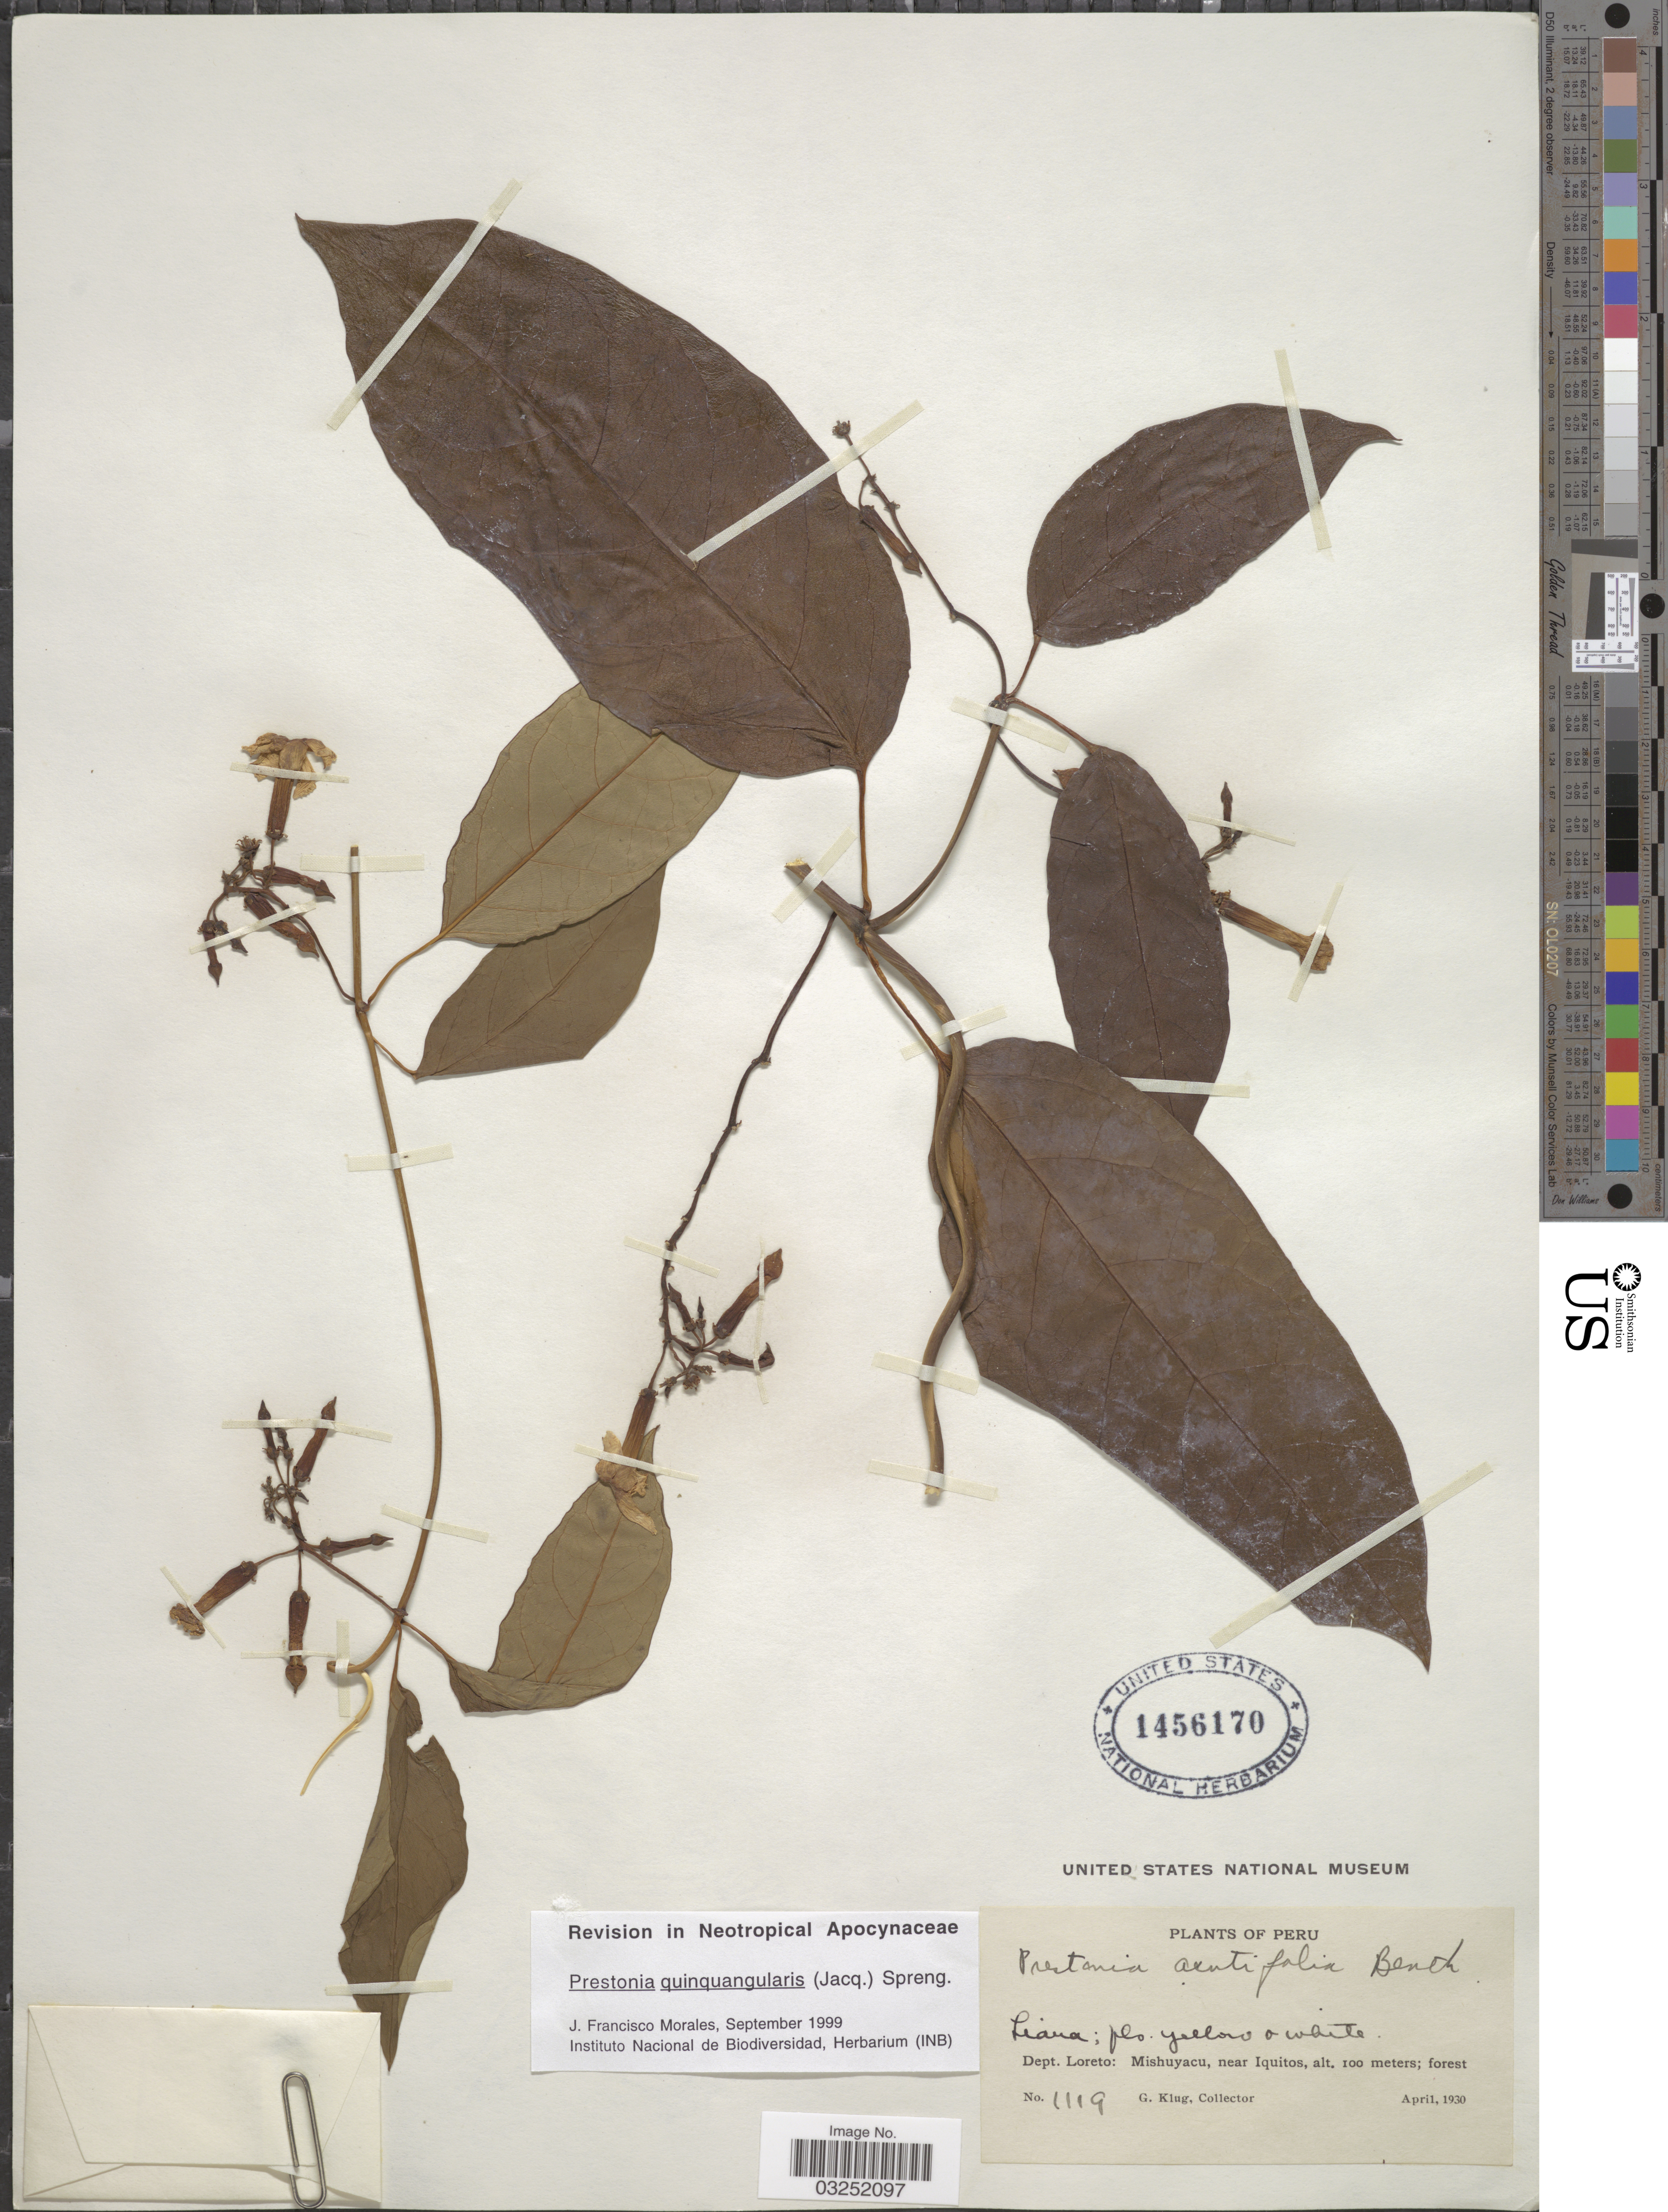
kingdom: Plantae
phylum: Tracheophyta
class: Magnoliopsida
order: Gentianales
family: Apocynaceae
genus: Prestonia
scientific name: Prestonia quinquangularis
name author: (Jacq.) Spreng.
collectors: G. Klug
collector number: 1119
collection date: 1930-04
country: Peru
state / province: Loreto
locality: Dept. Loreto: Mishuyacu, near Iquitos.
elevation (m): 100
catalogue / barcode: US 1456170